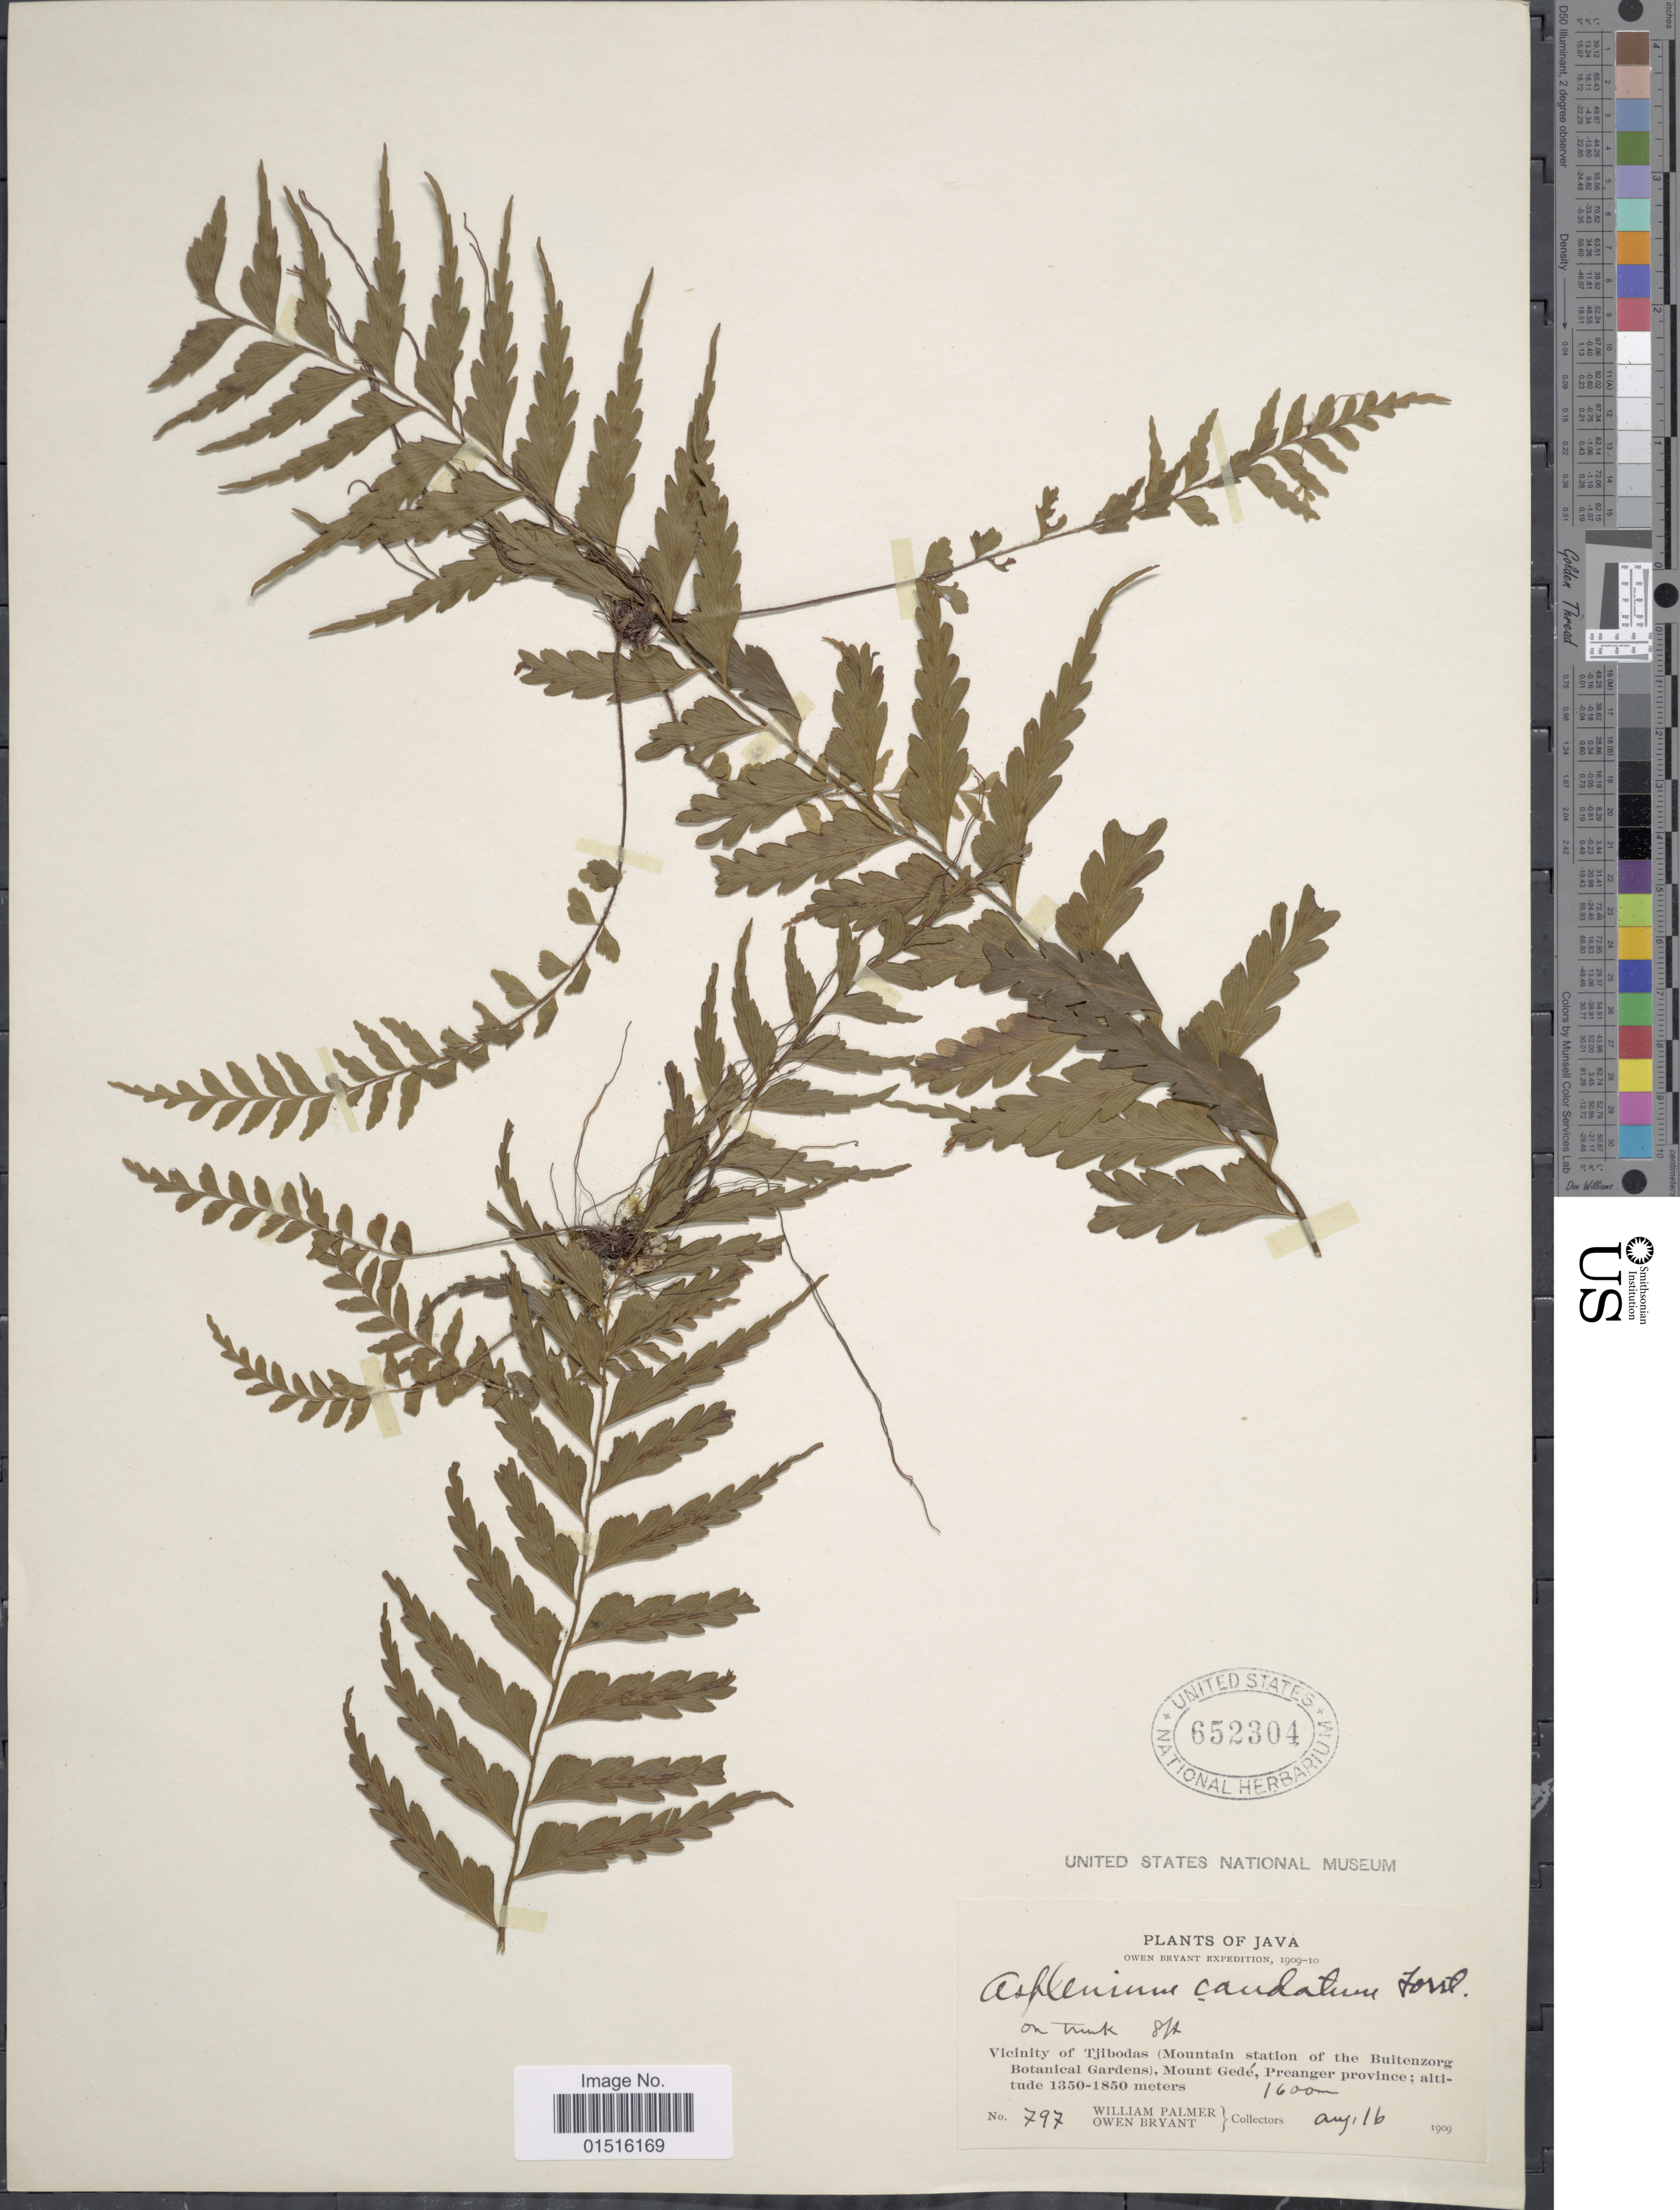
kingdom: Plantae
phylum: Tracheophyta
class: Polypodiopsida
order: Polypodiales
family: Aspleniaceae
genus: Asplenium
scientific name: Asplenium truncatum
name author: Blume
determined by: Salgado, A. E.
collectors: W. Palmer & O. Bryant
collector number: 797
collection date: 1909-08-16/1910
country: Indonesia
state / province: Java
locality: Vicinity of Tjibodas (Mountain station of the Buitenzorg Botanical Gardens), Mount Gede, Preanger province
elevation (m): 1600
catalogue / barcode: US 652304